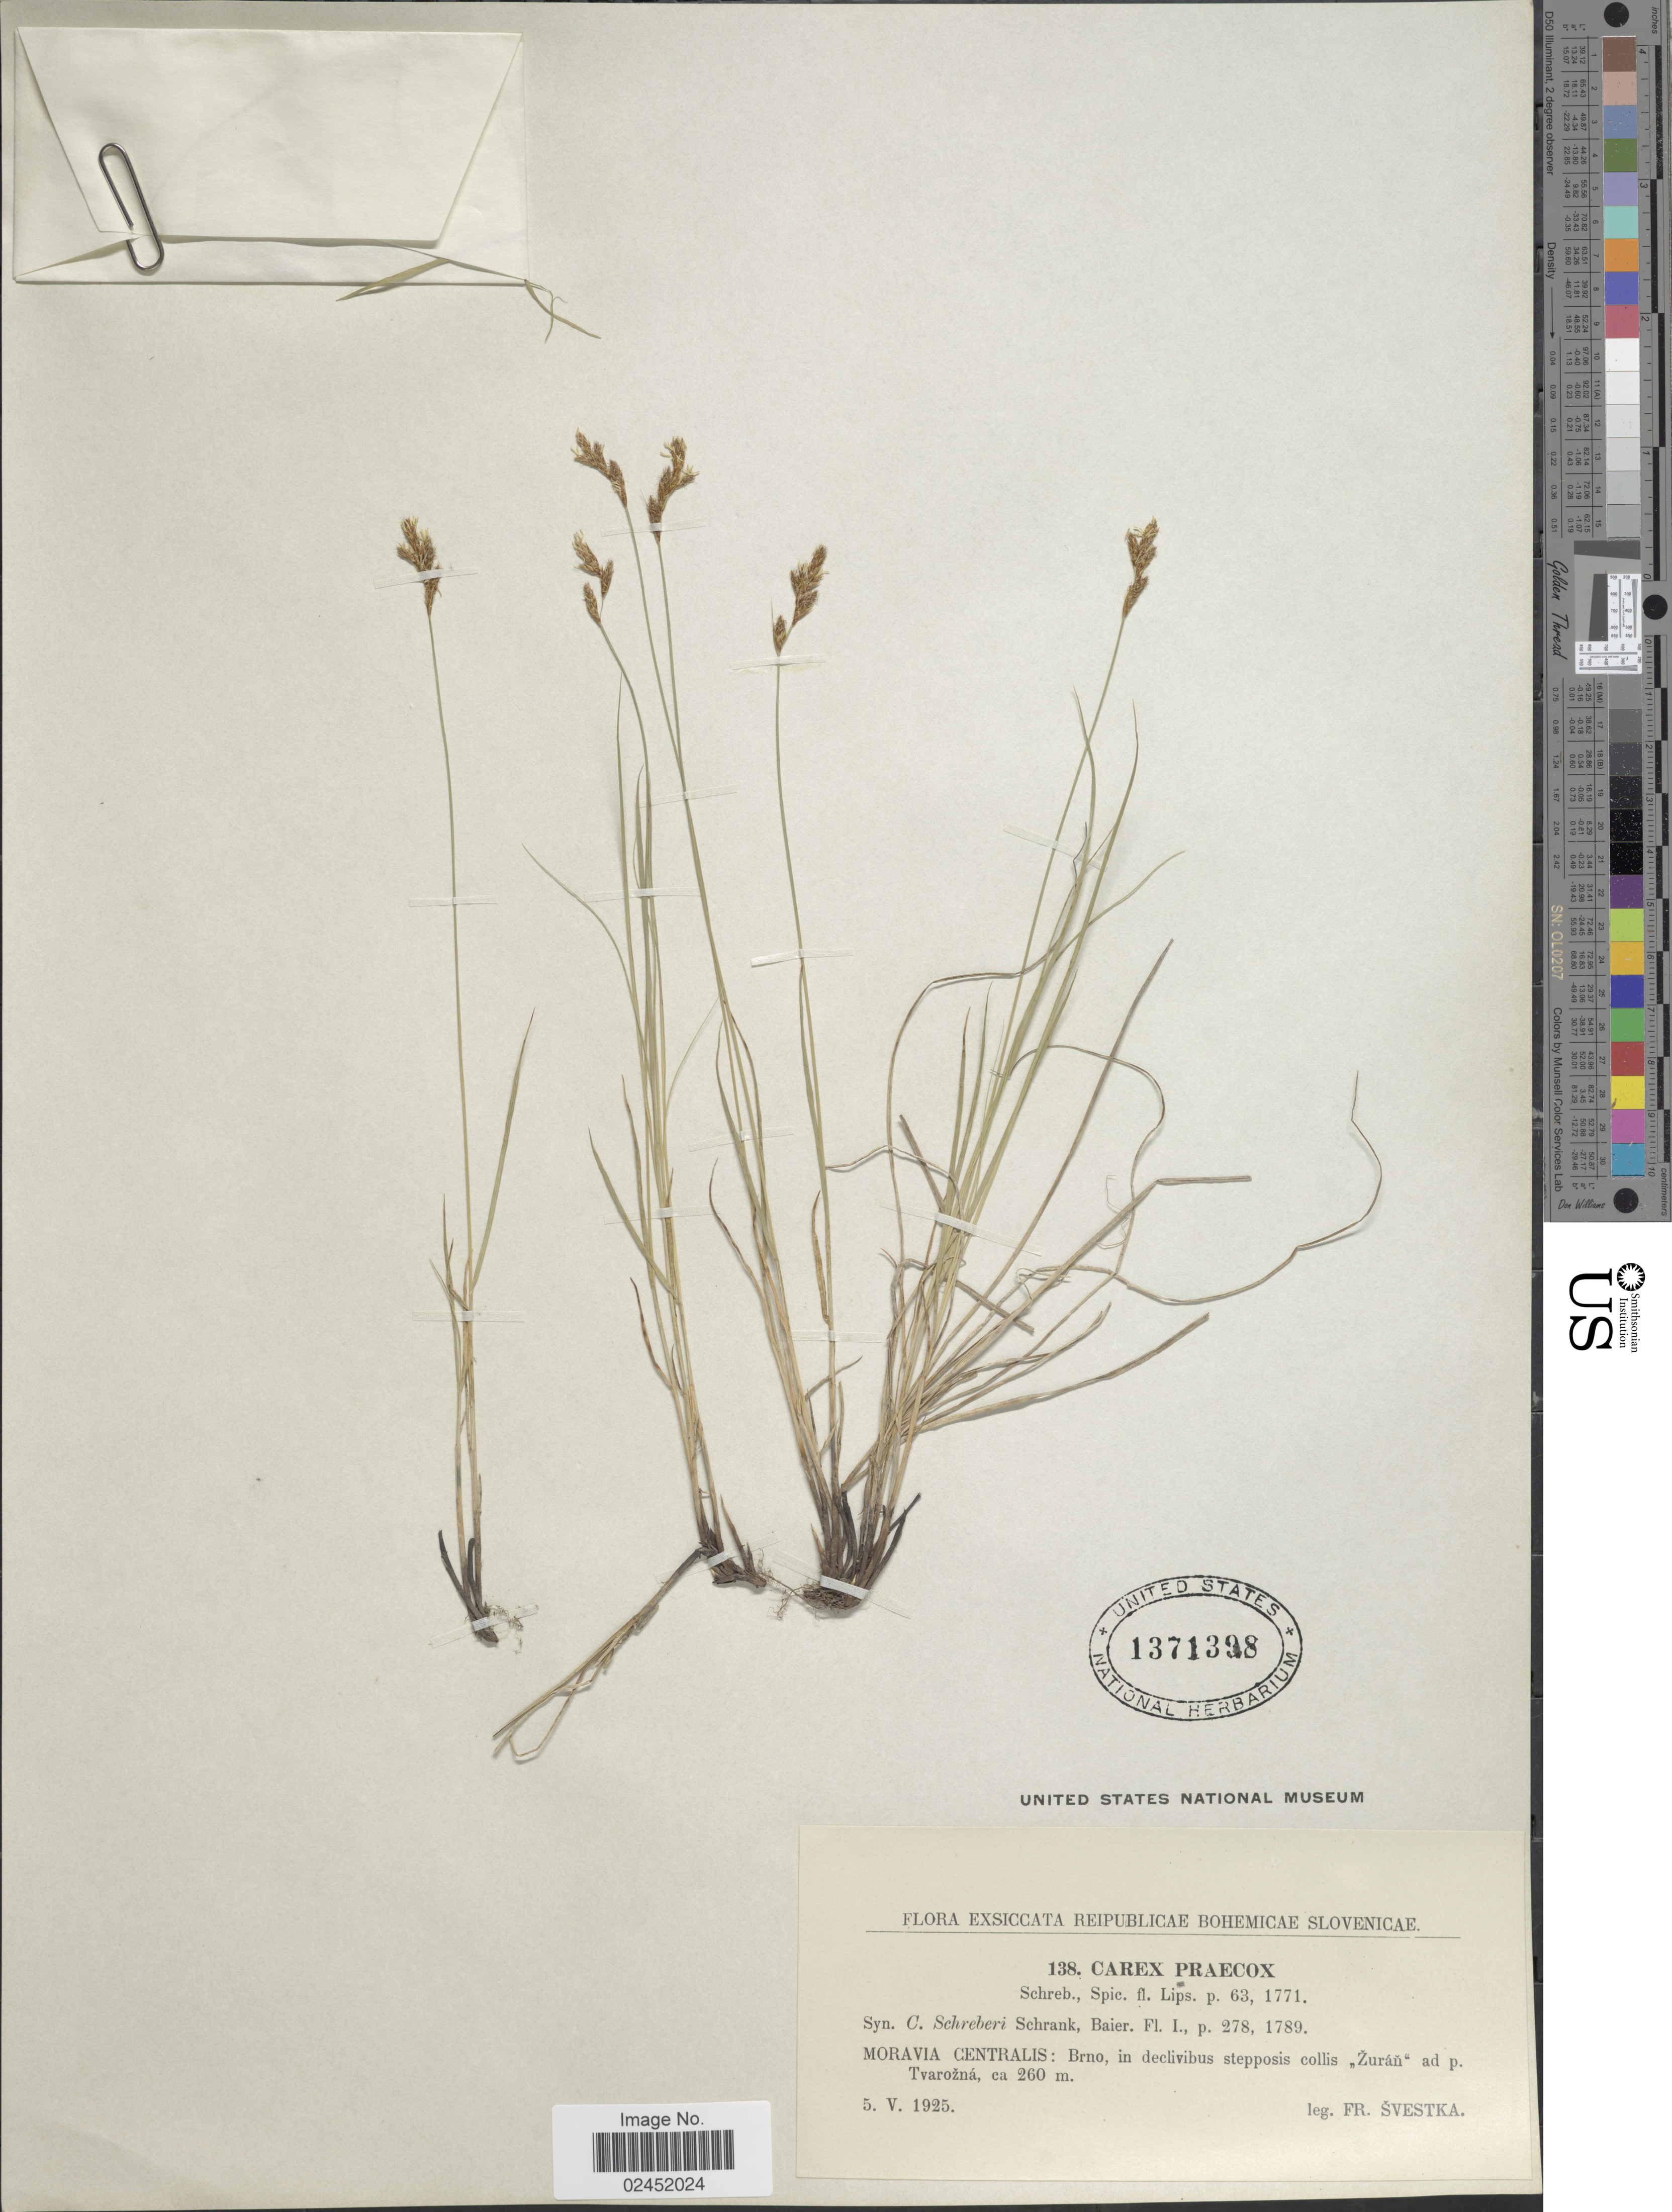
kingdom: Plantae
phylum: Tracheophyta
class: Liliopsida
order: Poales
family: Cyperaceae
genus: Carex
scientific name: Carex praecox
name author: Schreb.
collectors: F. Svestka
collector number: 138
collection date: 1925-05-05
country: Czechia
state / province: South Moravian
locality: Moravia Centralis: Brno, in declivubus steposis collis Zuran ad p. Tvarozná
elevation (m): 260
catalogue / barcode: US 1371398